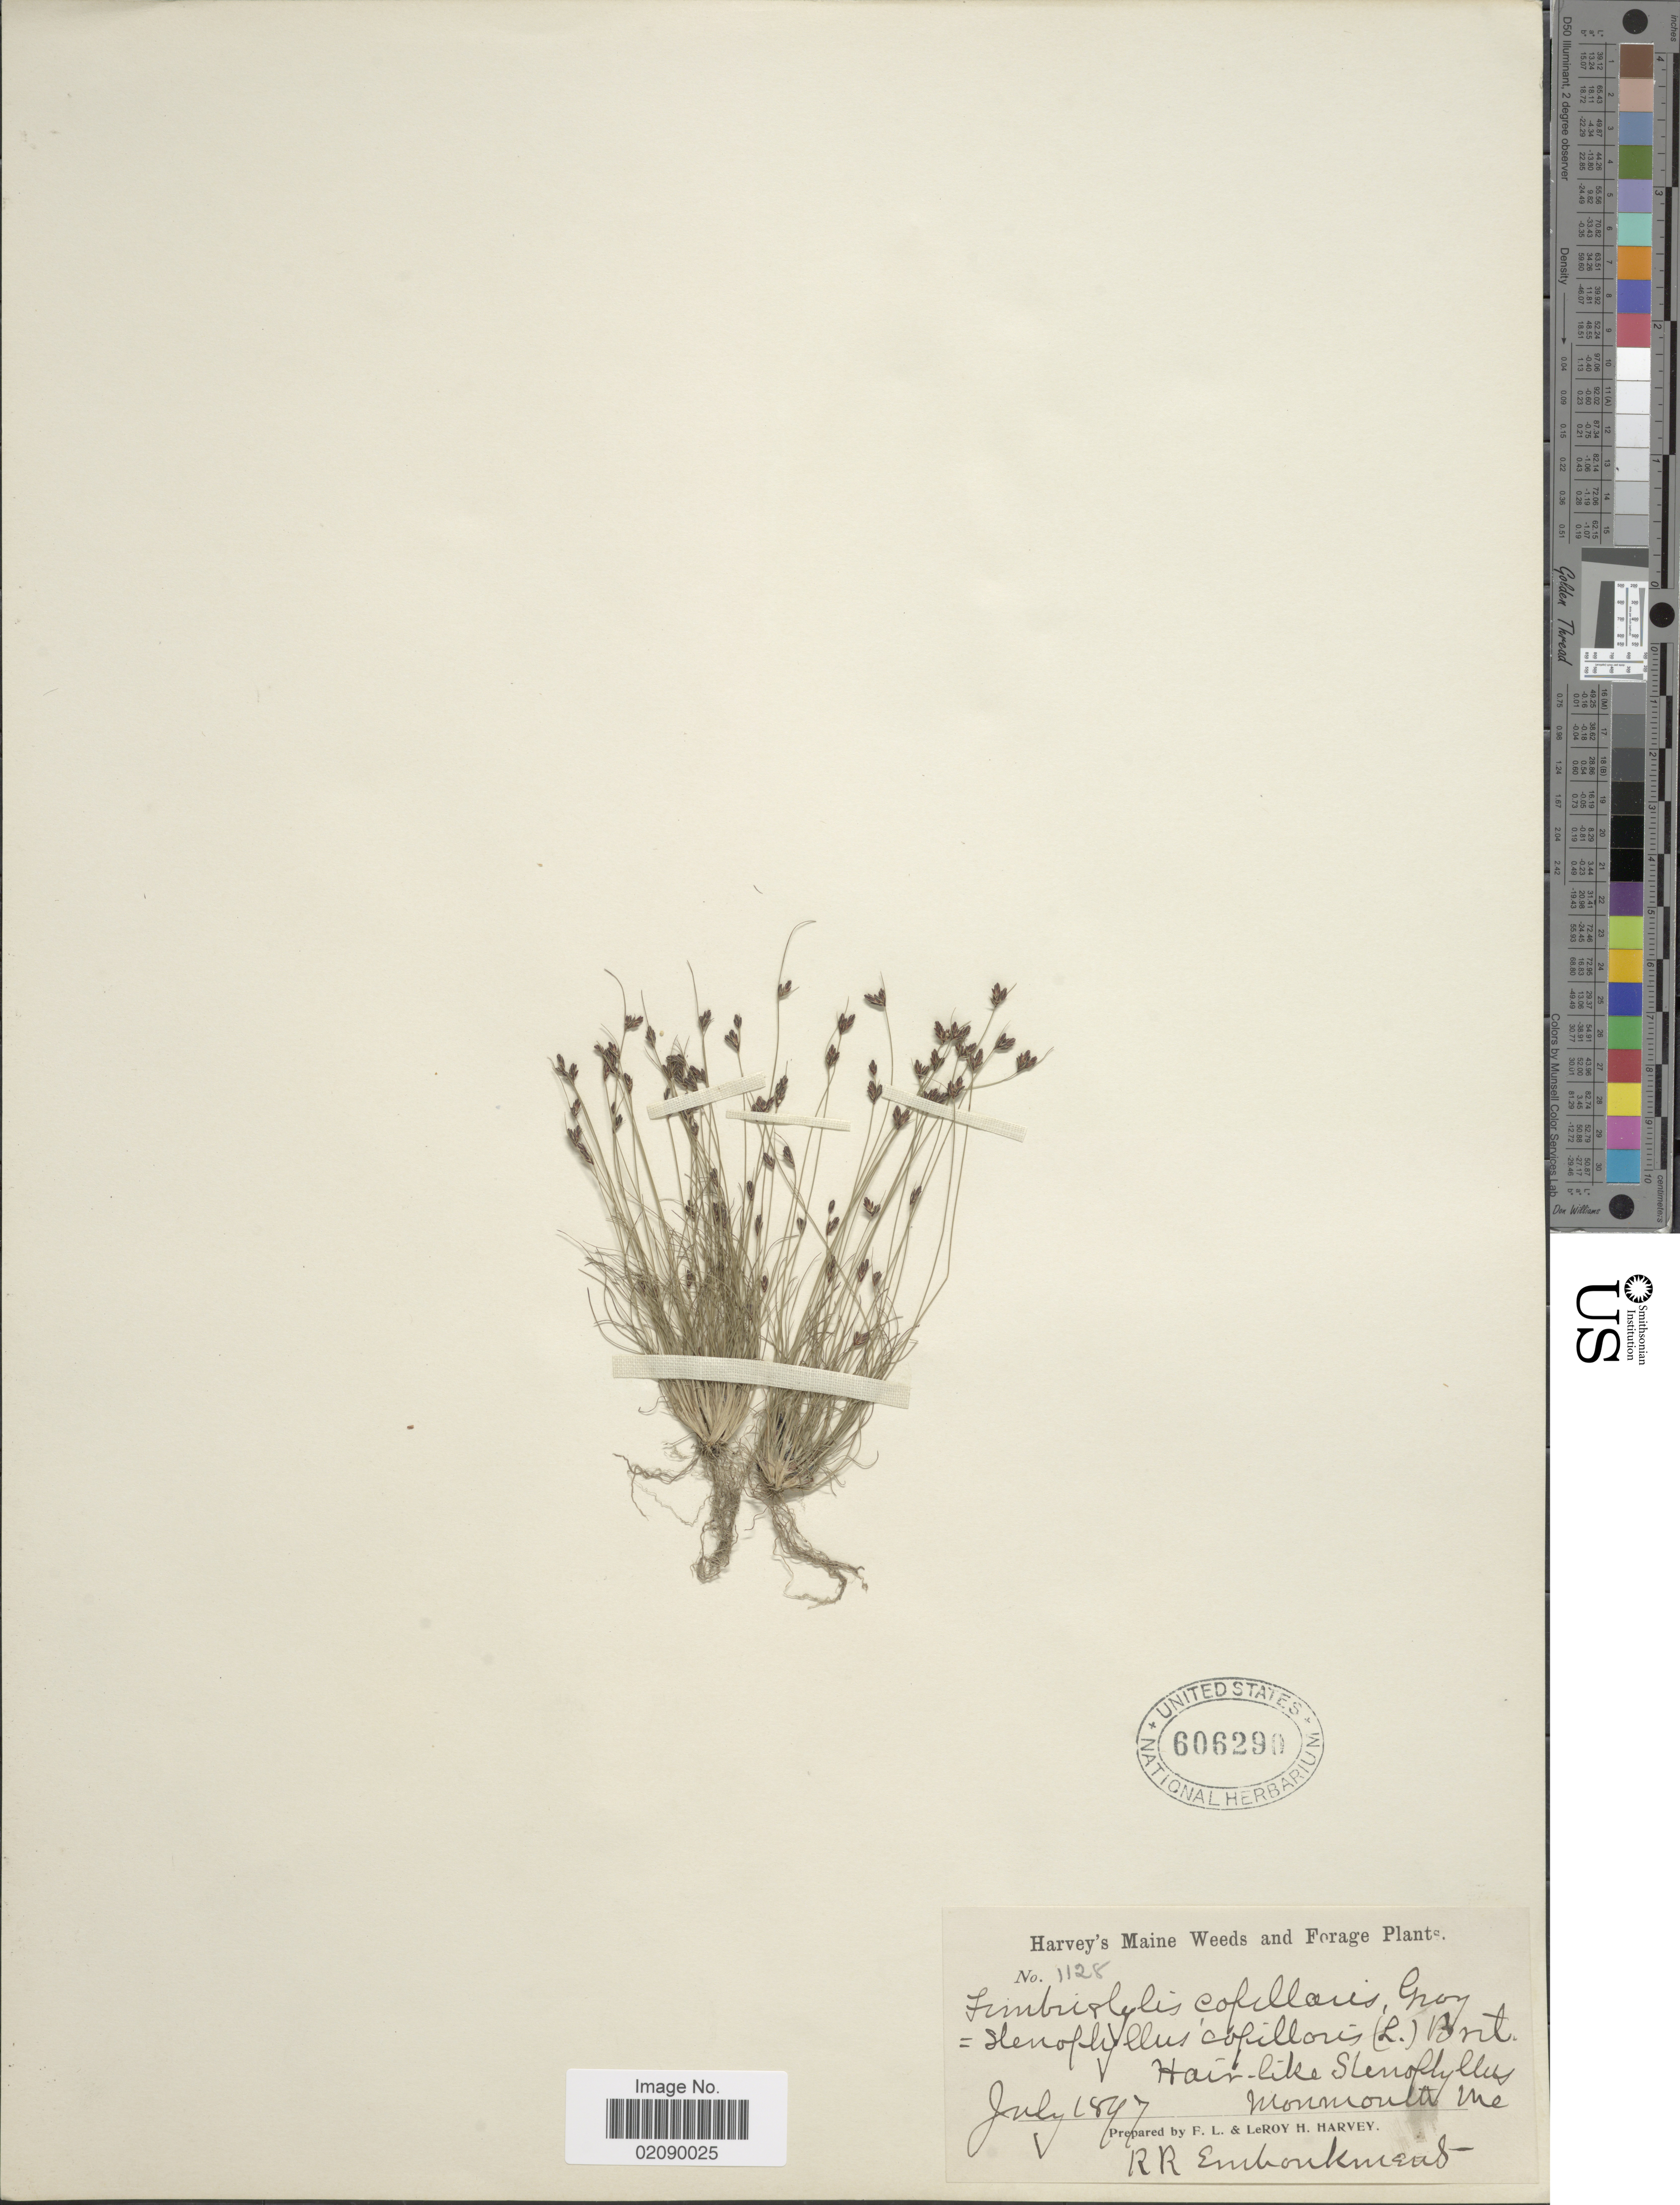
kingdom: Plantae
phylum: Tracheophyta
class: Liliopsida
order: Poales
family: Cyperaceae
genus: Bulbostylis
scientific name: Bulbostylis capillaris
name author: (L.) Kunth ex C.B. Clarke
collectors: F. L. Harvey & L. H. Harvey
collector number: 1128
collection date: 1897-07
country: United States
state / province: Maine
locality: Maine Weeds and Forage, Monmouth Me, RR Embankment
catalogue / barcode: US 606290